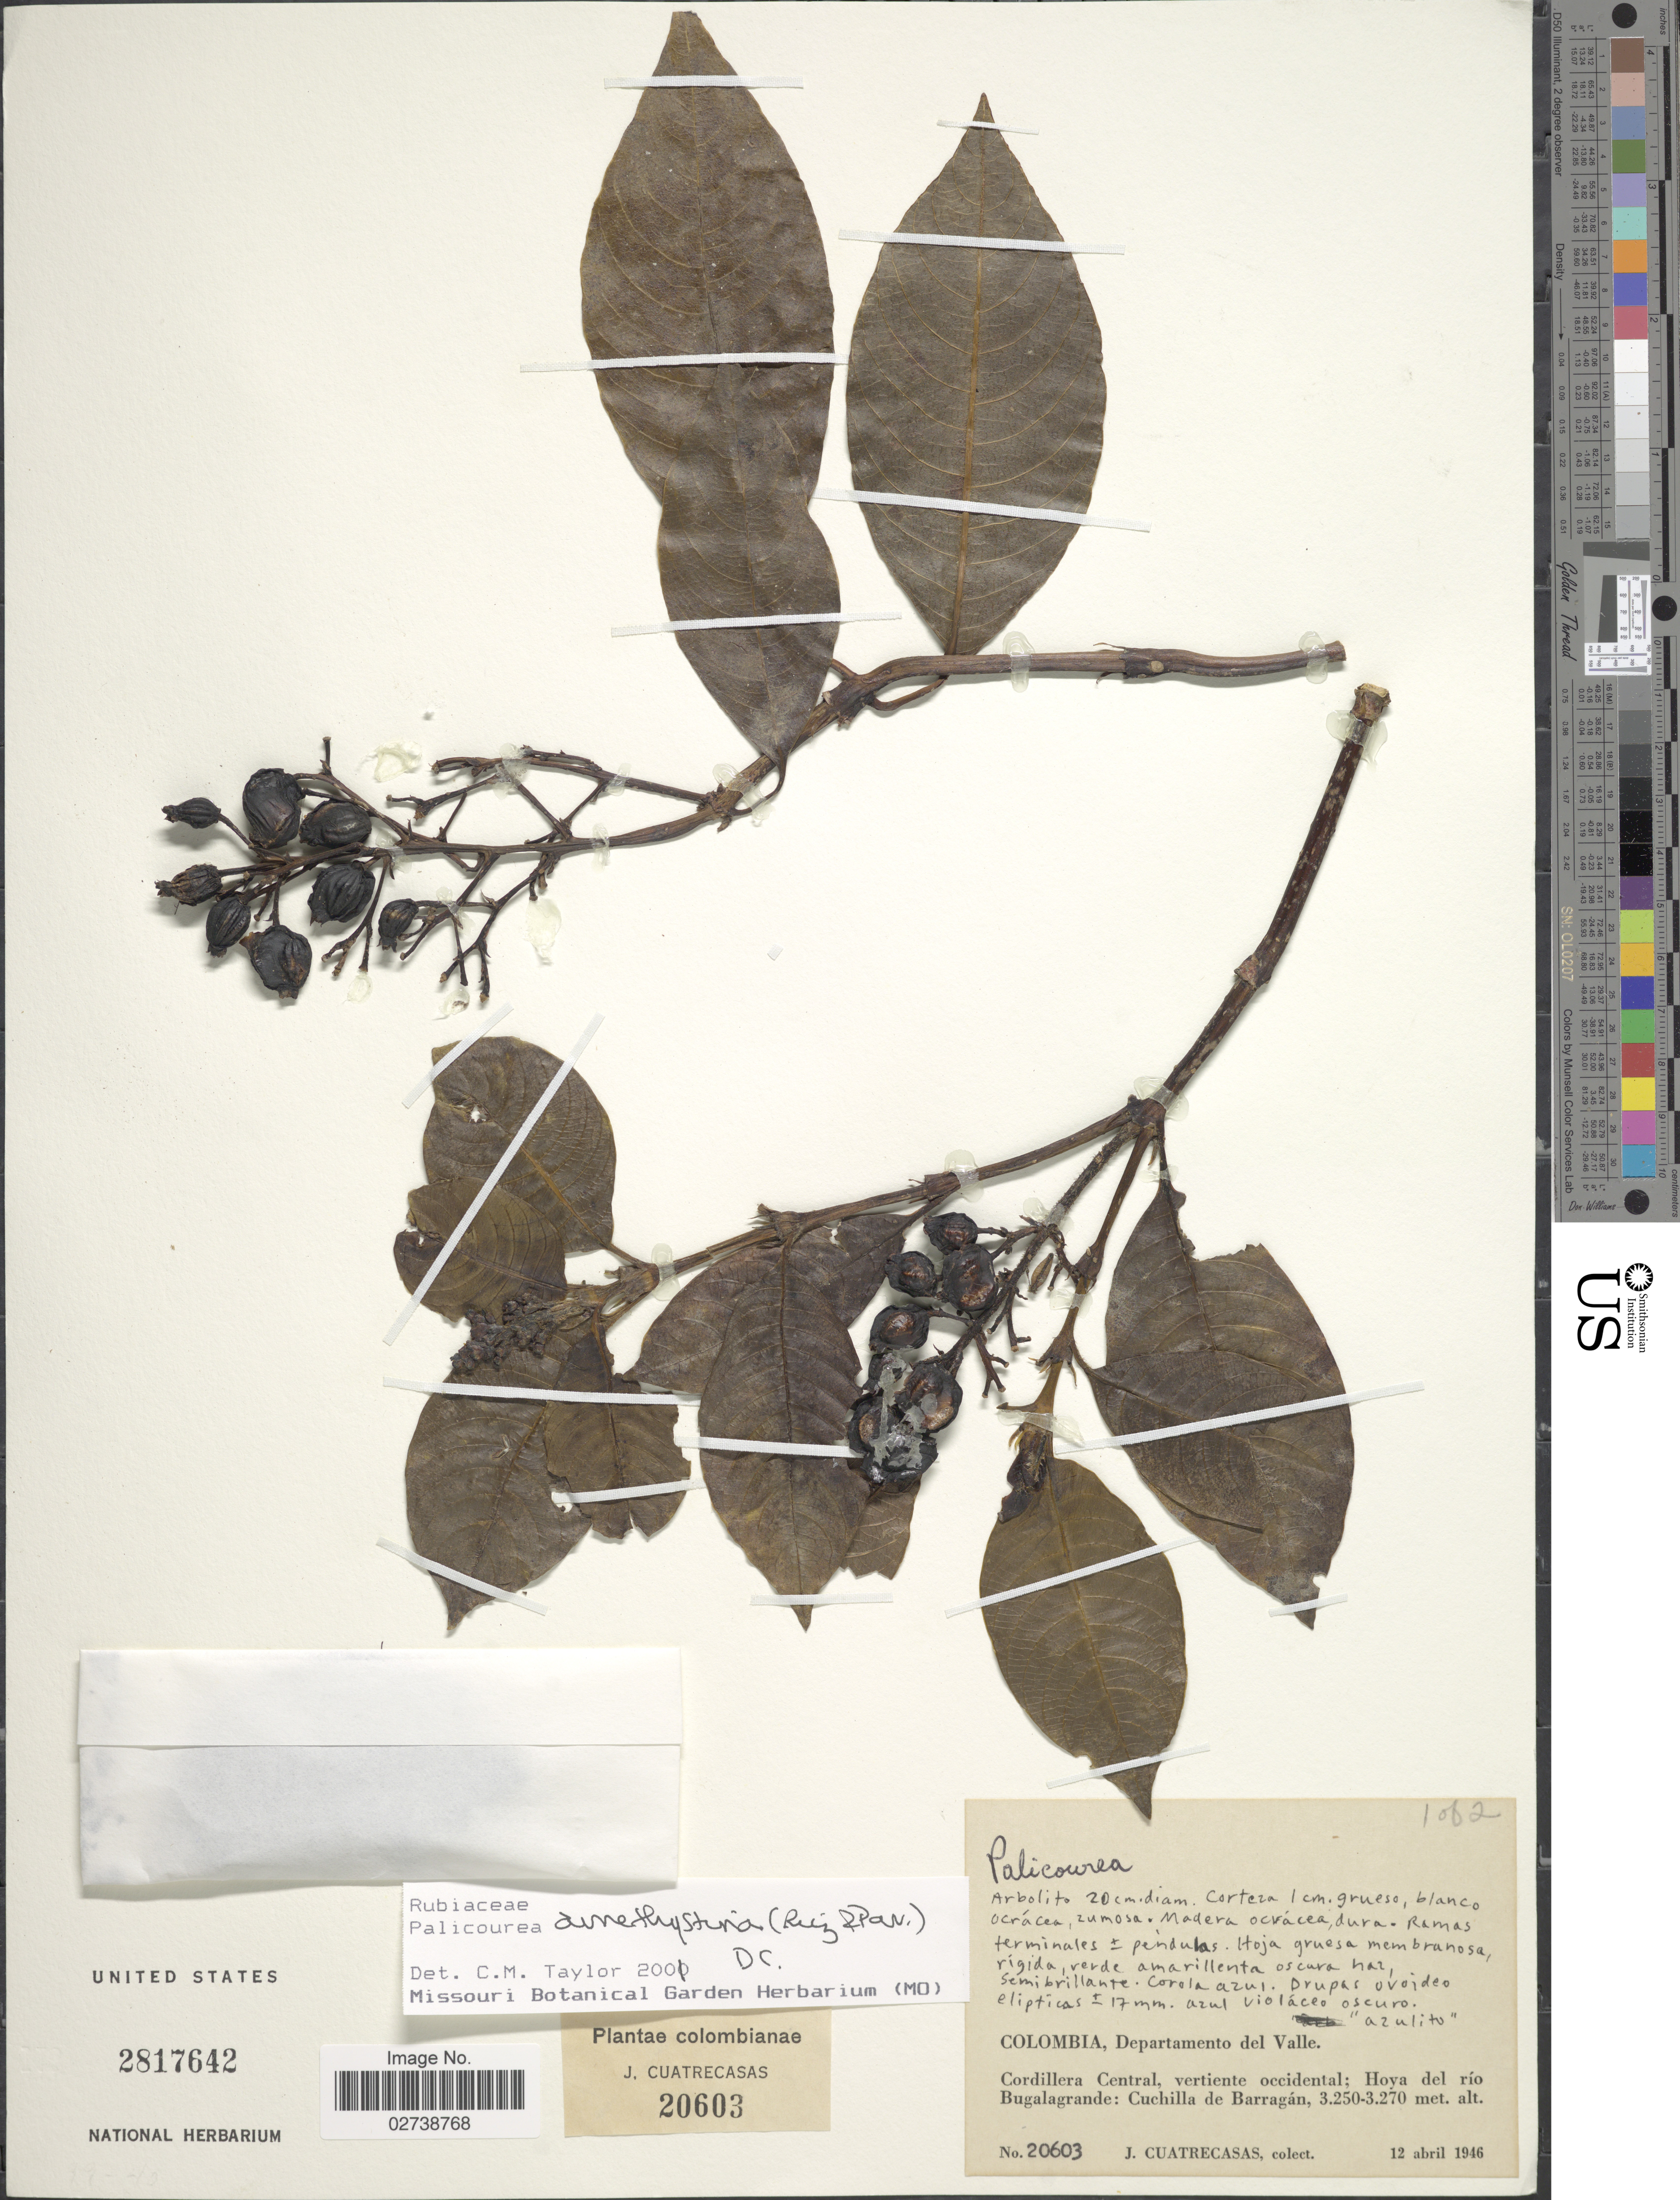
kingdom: Plantae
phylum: Tracheophyta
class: Magnoliopsida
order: Gentianales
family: Rubiaceae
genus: Palicourea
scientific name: Palicourea amethystina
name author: (Ruiz & Pav.) DC.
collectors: J. Cuatrecasas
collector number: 20603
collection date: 1946-04-12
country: Colombia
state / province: Valle del Cauca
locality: Departamento del Valle, Cordillera Central, vertiente occidental; Hoya del río Bugalagrande: Cuchilla de Barragán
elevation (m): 3250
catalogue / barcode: US 2817642